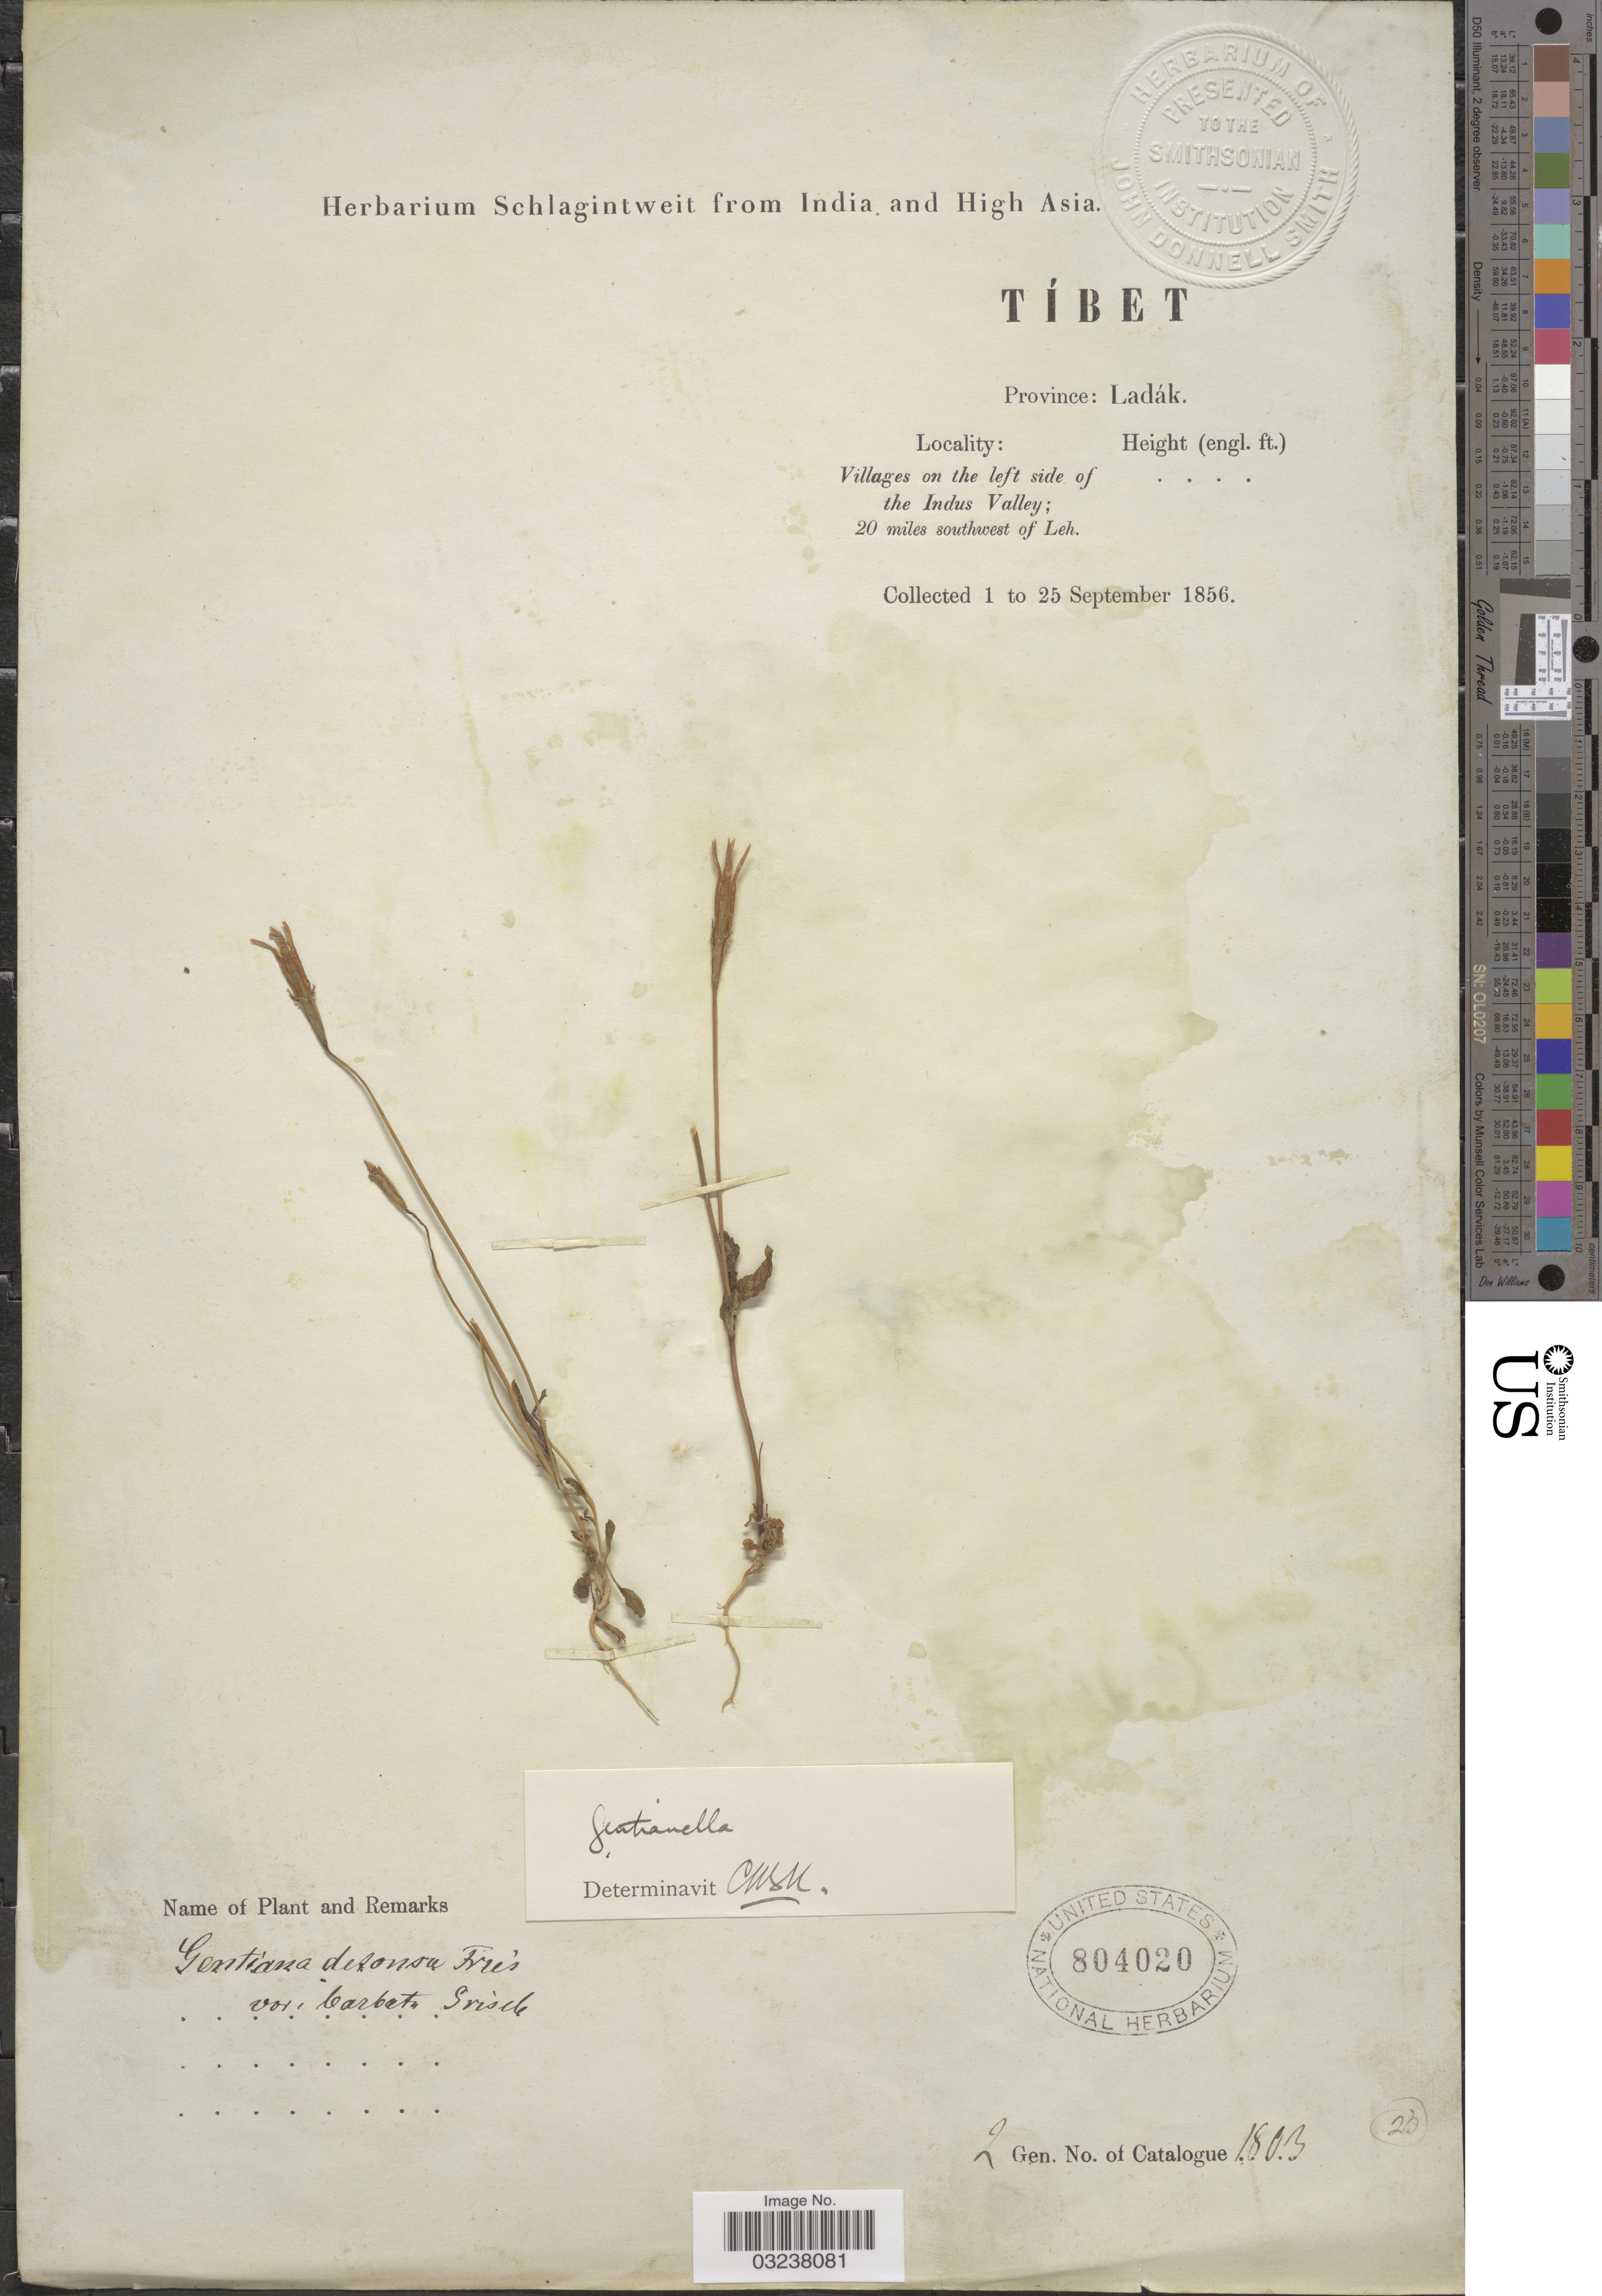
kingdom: Plantae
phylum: Tracheophyta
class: Magnoliopsida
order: Gentianales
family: Gentianaceae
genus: Gentianella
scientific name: Gentianella sp.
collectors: ex herb. Schlagintweit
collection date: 1856-09-01/1856-09-25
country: India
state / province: Ladakh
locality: Tíbet. Province: Ladák. Villages on the left side of the Indes Valley; 20 miles southwest of Leh.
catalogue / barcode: US 804020